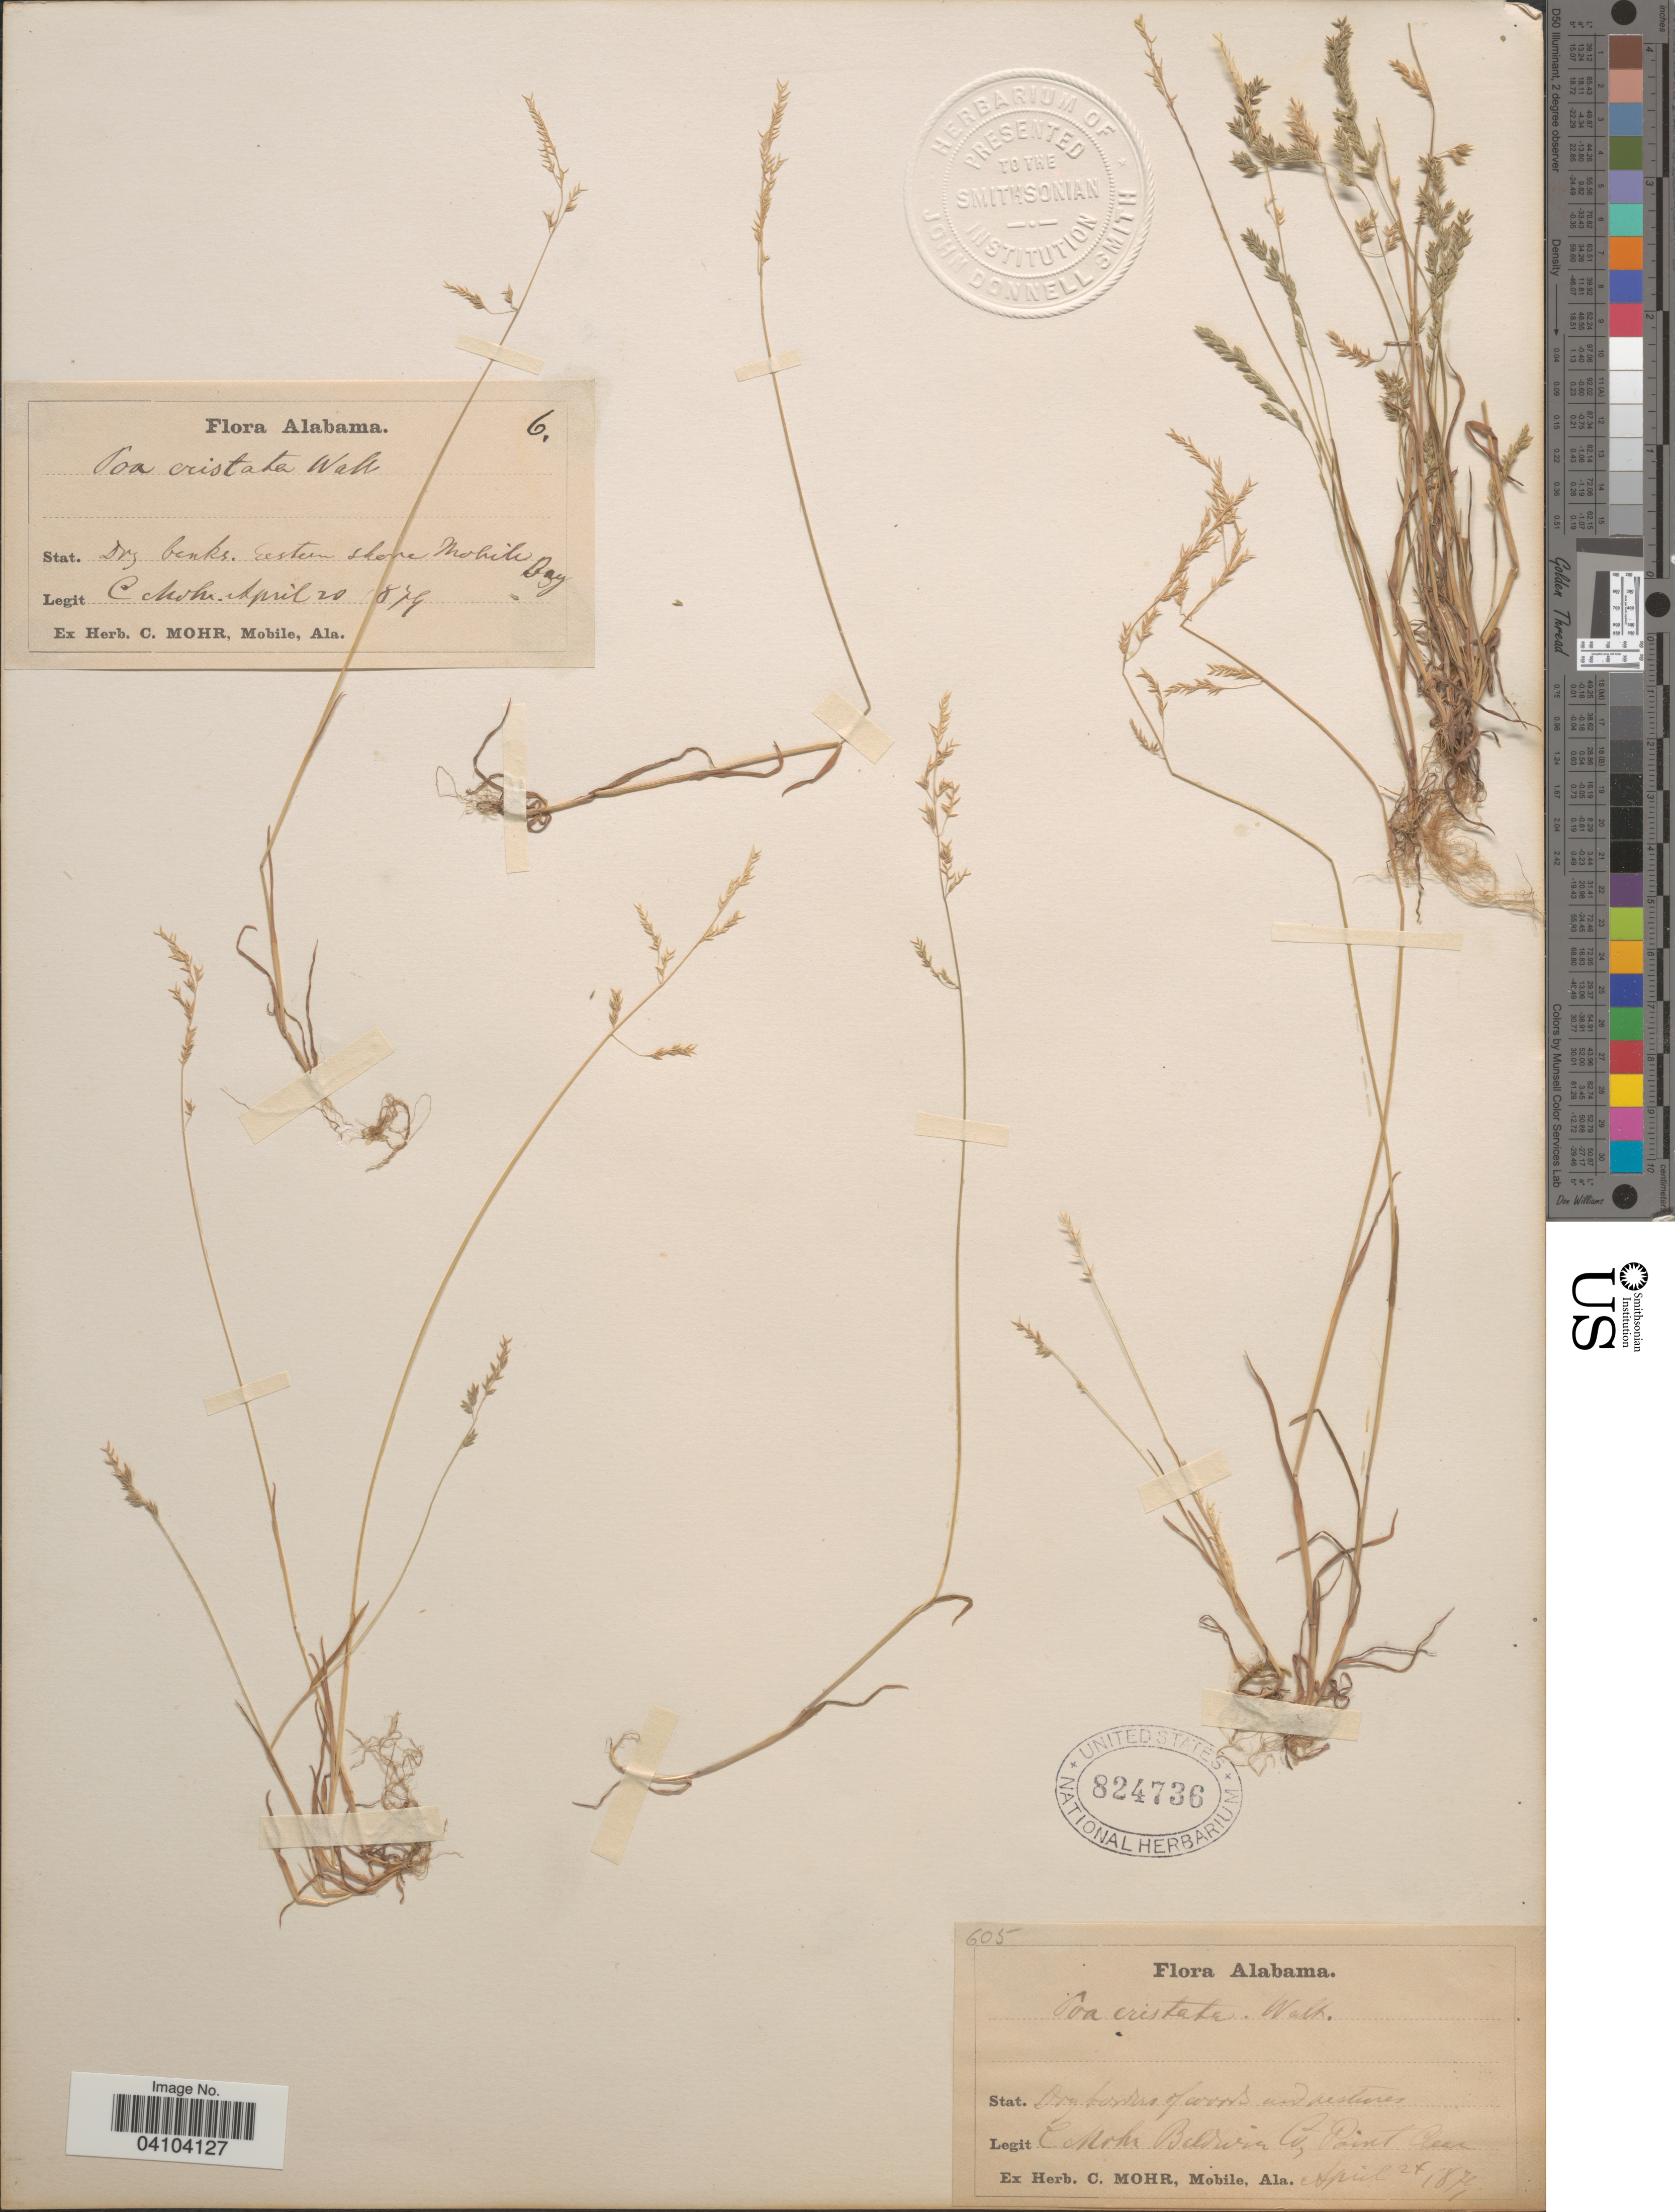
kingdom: Plantae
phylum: Tracheophyta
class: Liliopsida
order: Poales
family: Poaceae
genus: Poa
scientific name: Poa chapmaniana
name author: Scribn.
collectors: C. T. Mohr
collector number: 605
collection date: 1874-04-24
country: United States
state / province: Alabama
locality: Baldwin Co, Point Clear.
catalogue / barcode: US 824736-2